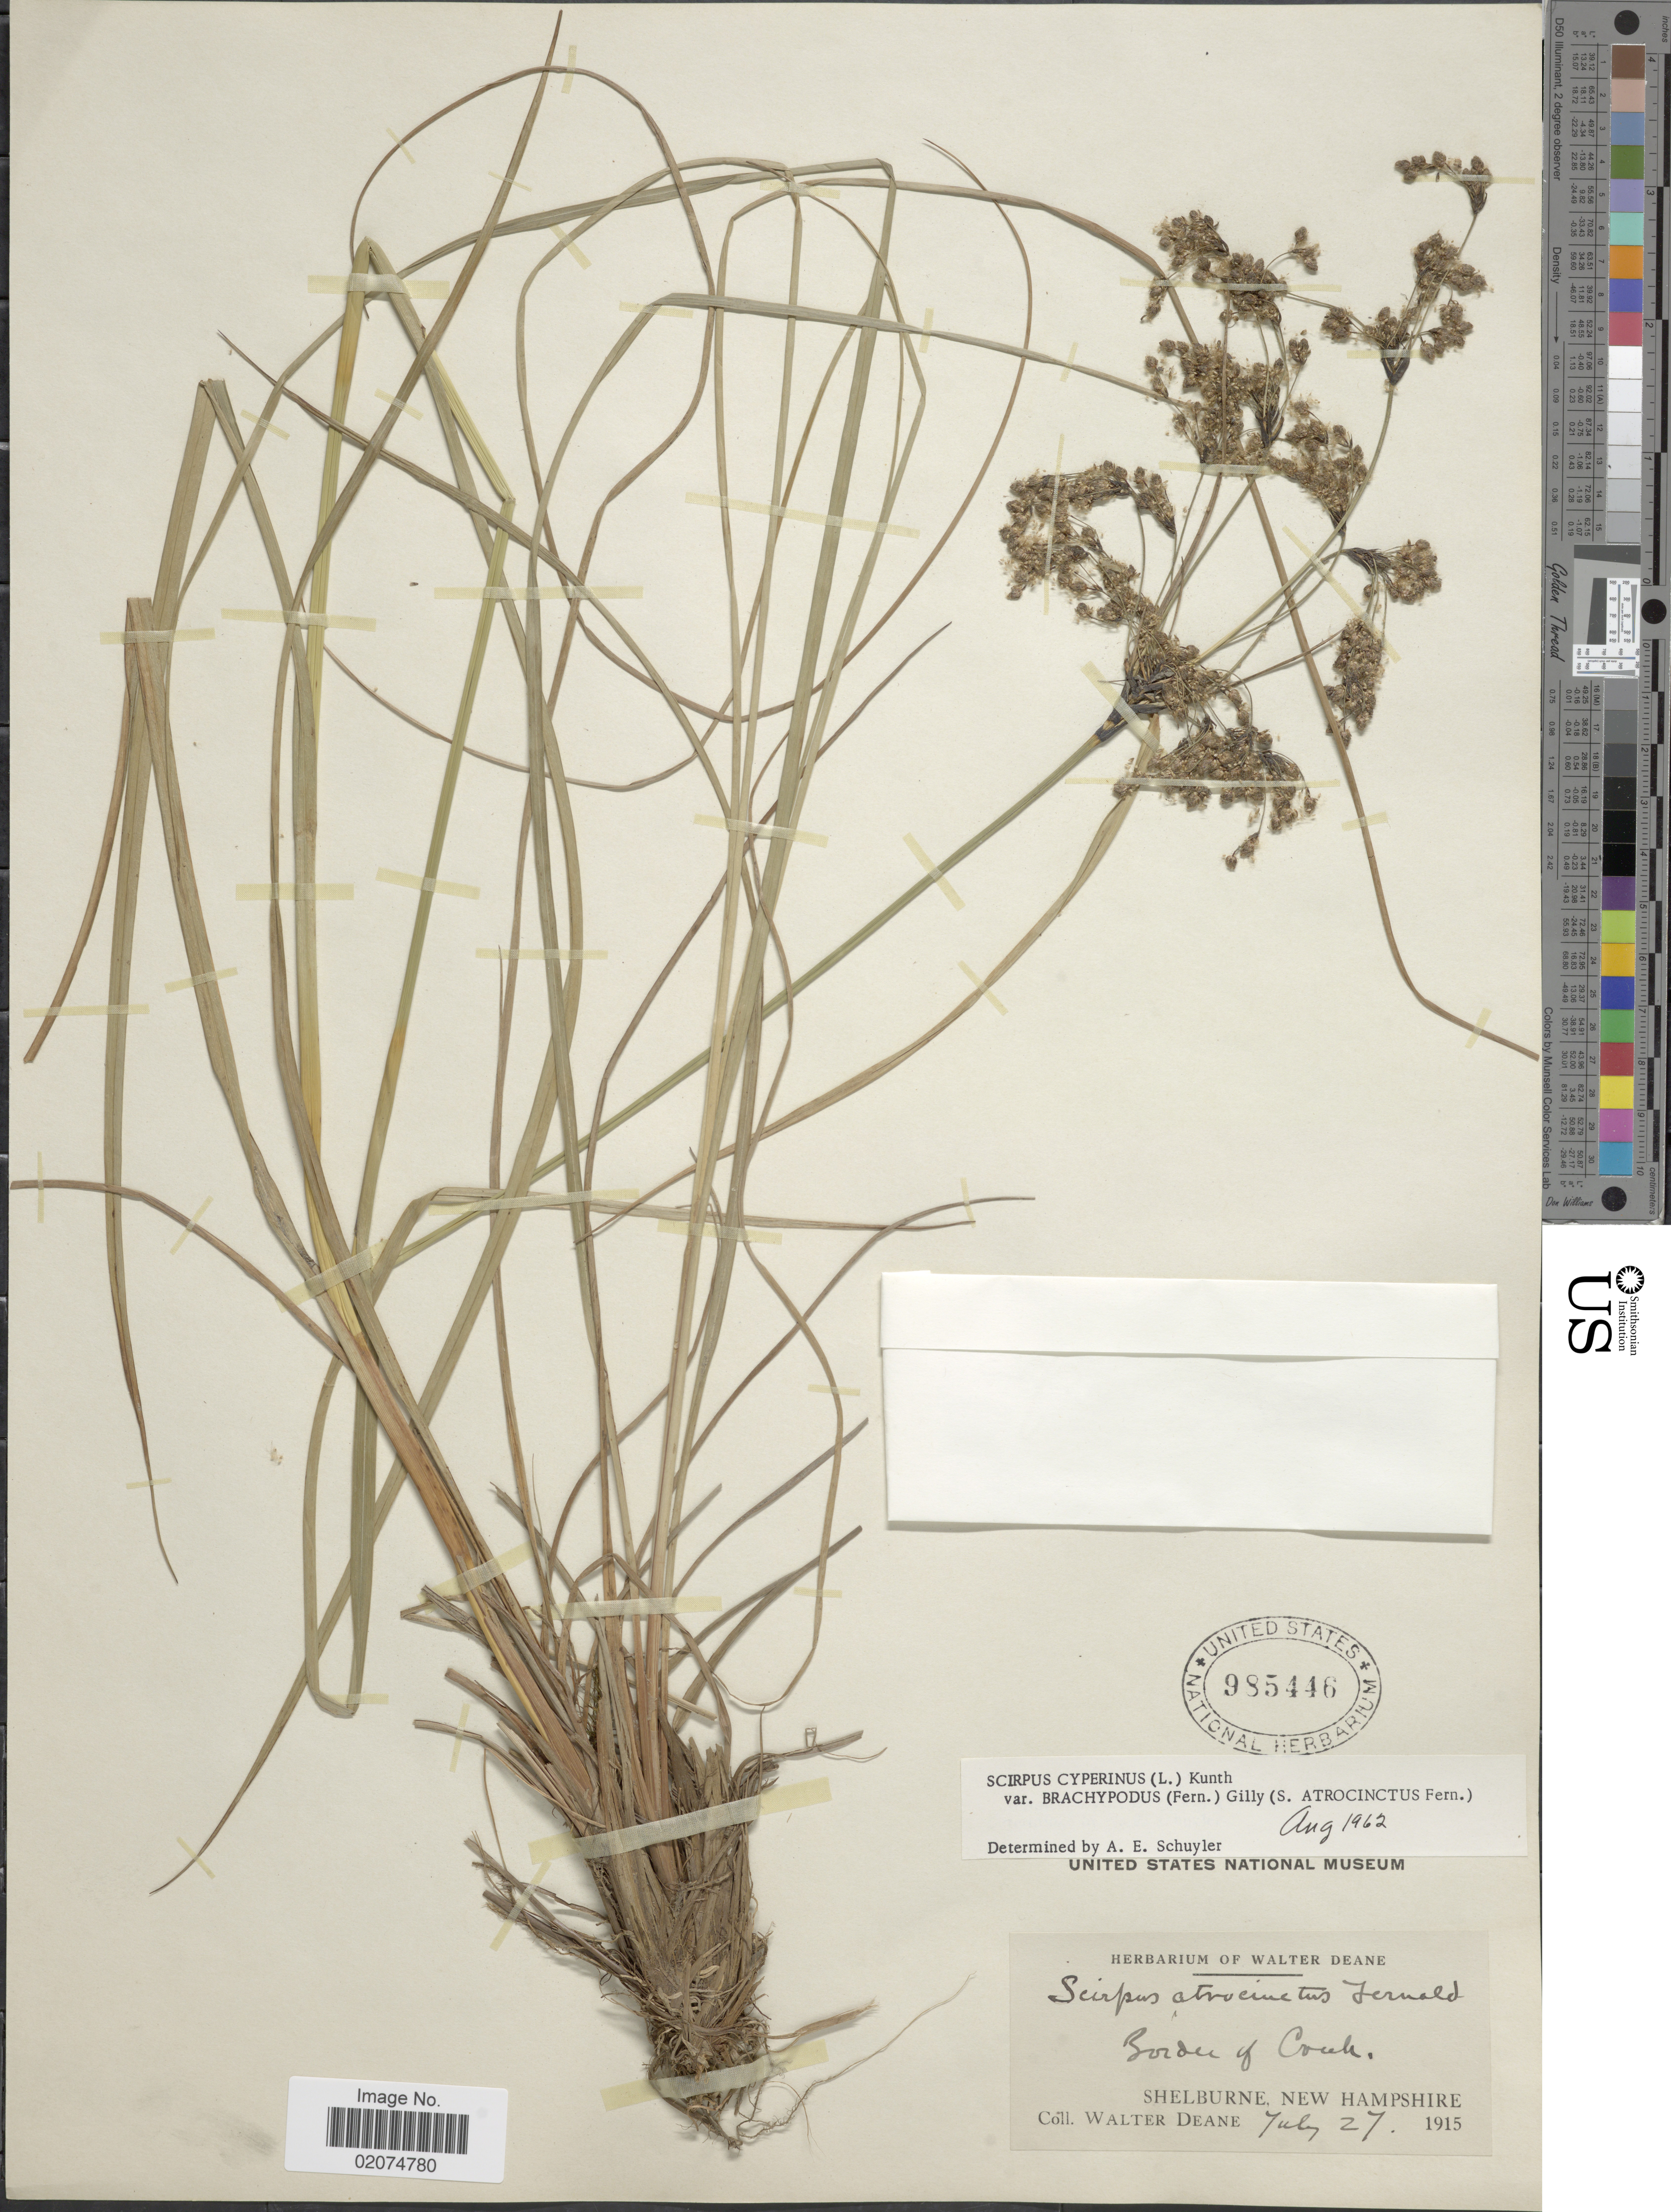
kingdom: Plantae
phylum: Tracheophyta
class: Liliopsida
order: Poales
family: Cyperaceae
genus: Scirpus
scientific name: Scirpus atrocinctus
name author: Fernald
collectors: W. Deane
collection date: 1915-07-27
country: United States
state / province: New Hampshire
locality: Shelbrune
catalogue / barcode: US 985446